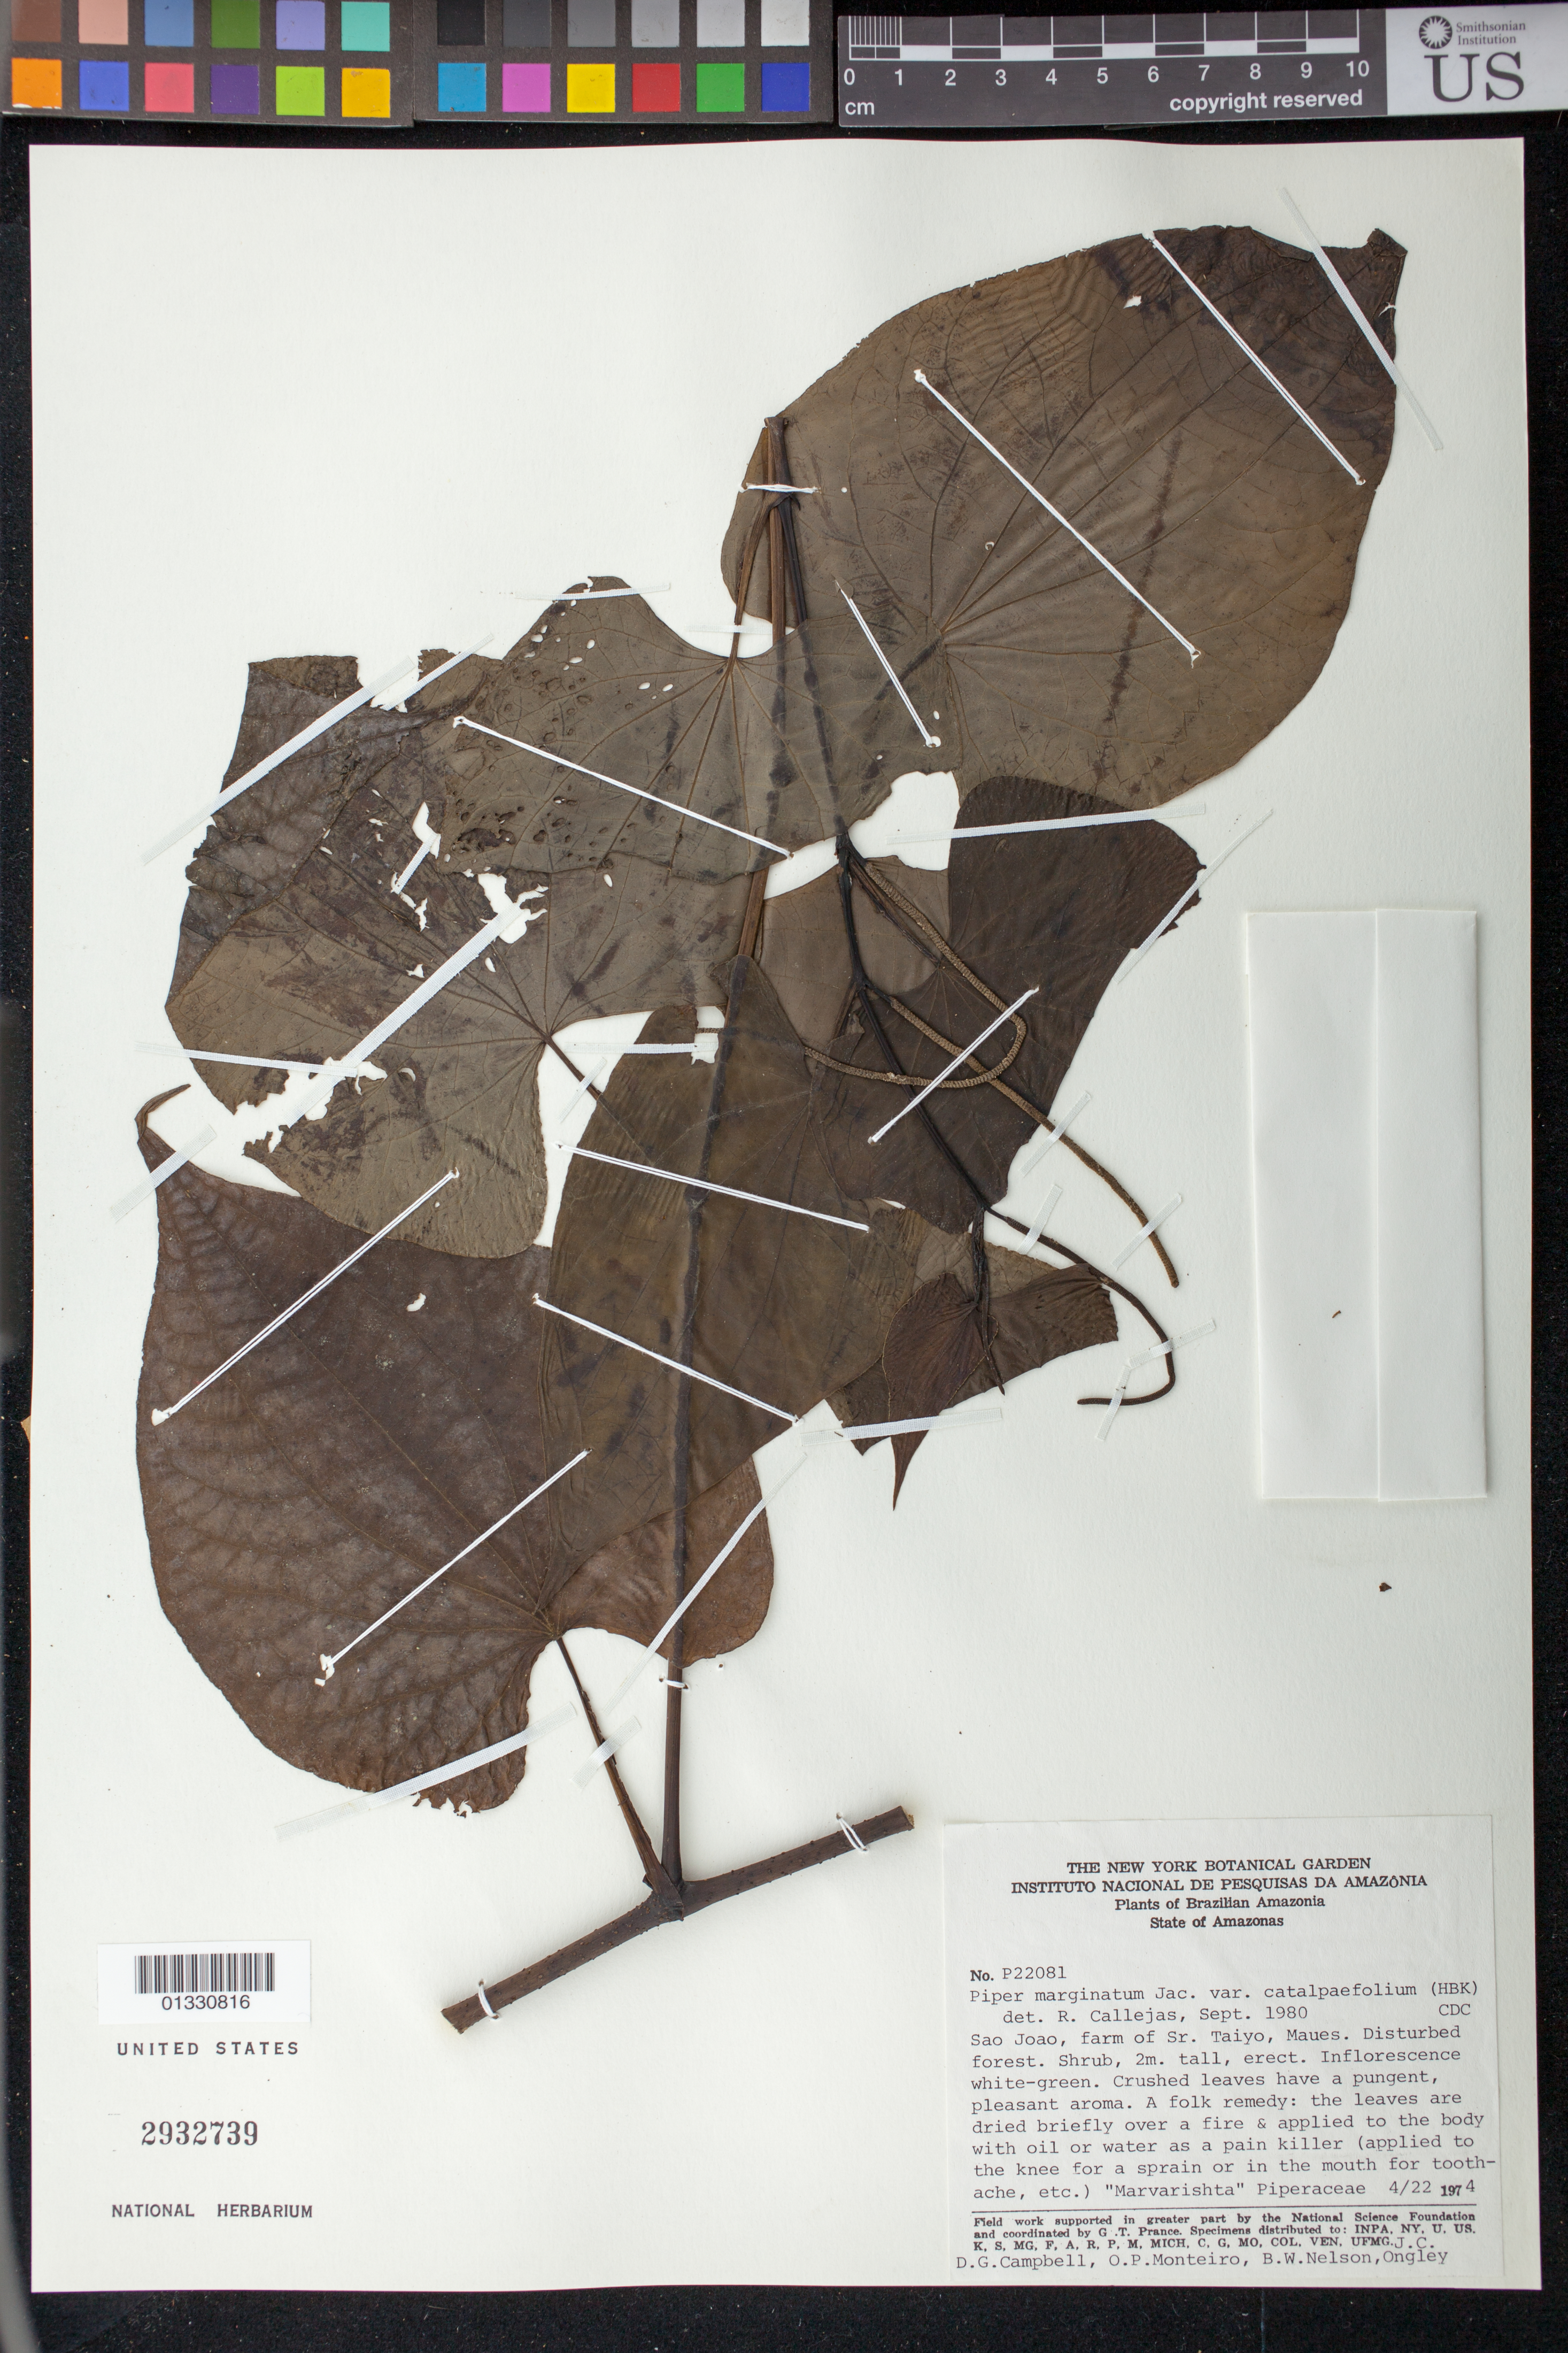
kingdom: Plantae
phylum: Tracheophyta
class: Magnoliopsida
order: Piperales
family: Piperaceae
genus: Piper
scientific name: Piper marginatum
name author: Jacq.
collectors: D. G. Campbell, O. P. Monteiro, B. W. Nelson & J. C. Ongley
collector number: P22801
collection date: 1974-04-22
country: Brazil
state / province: Amazonas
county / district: Maués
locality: São João, farm of Sr. Taiyo, Maues.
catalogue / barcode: US 2932739